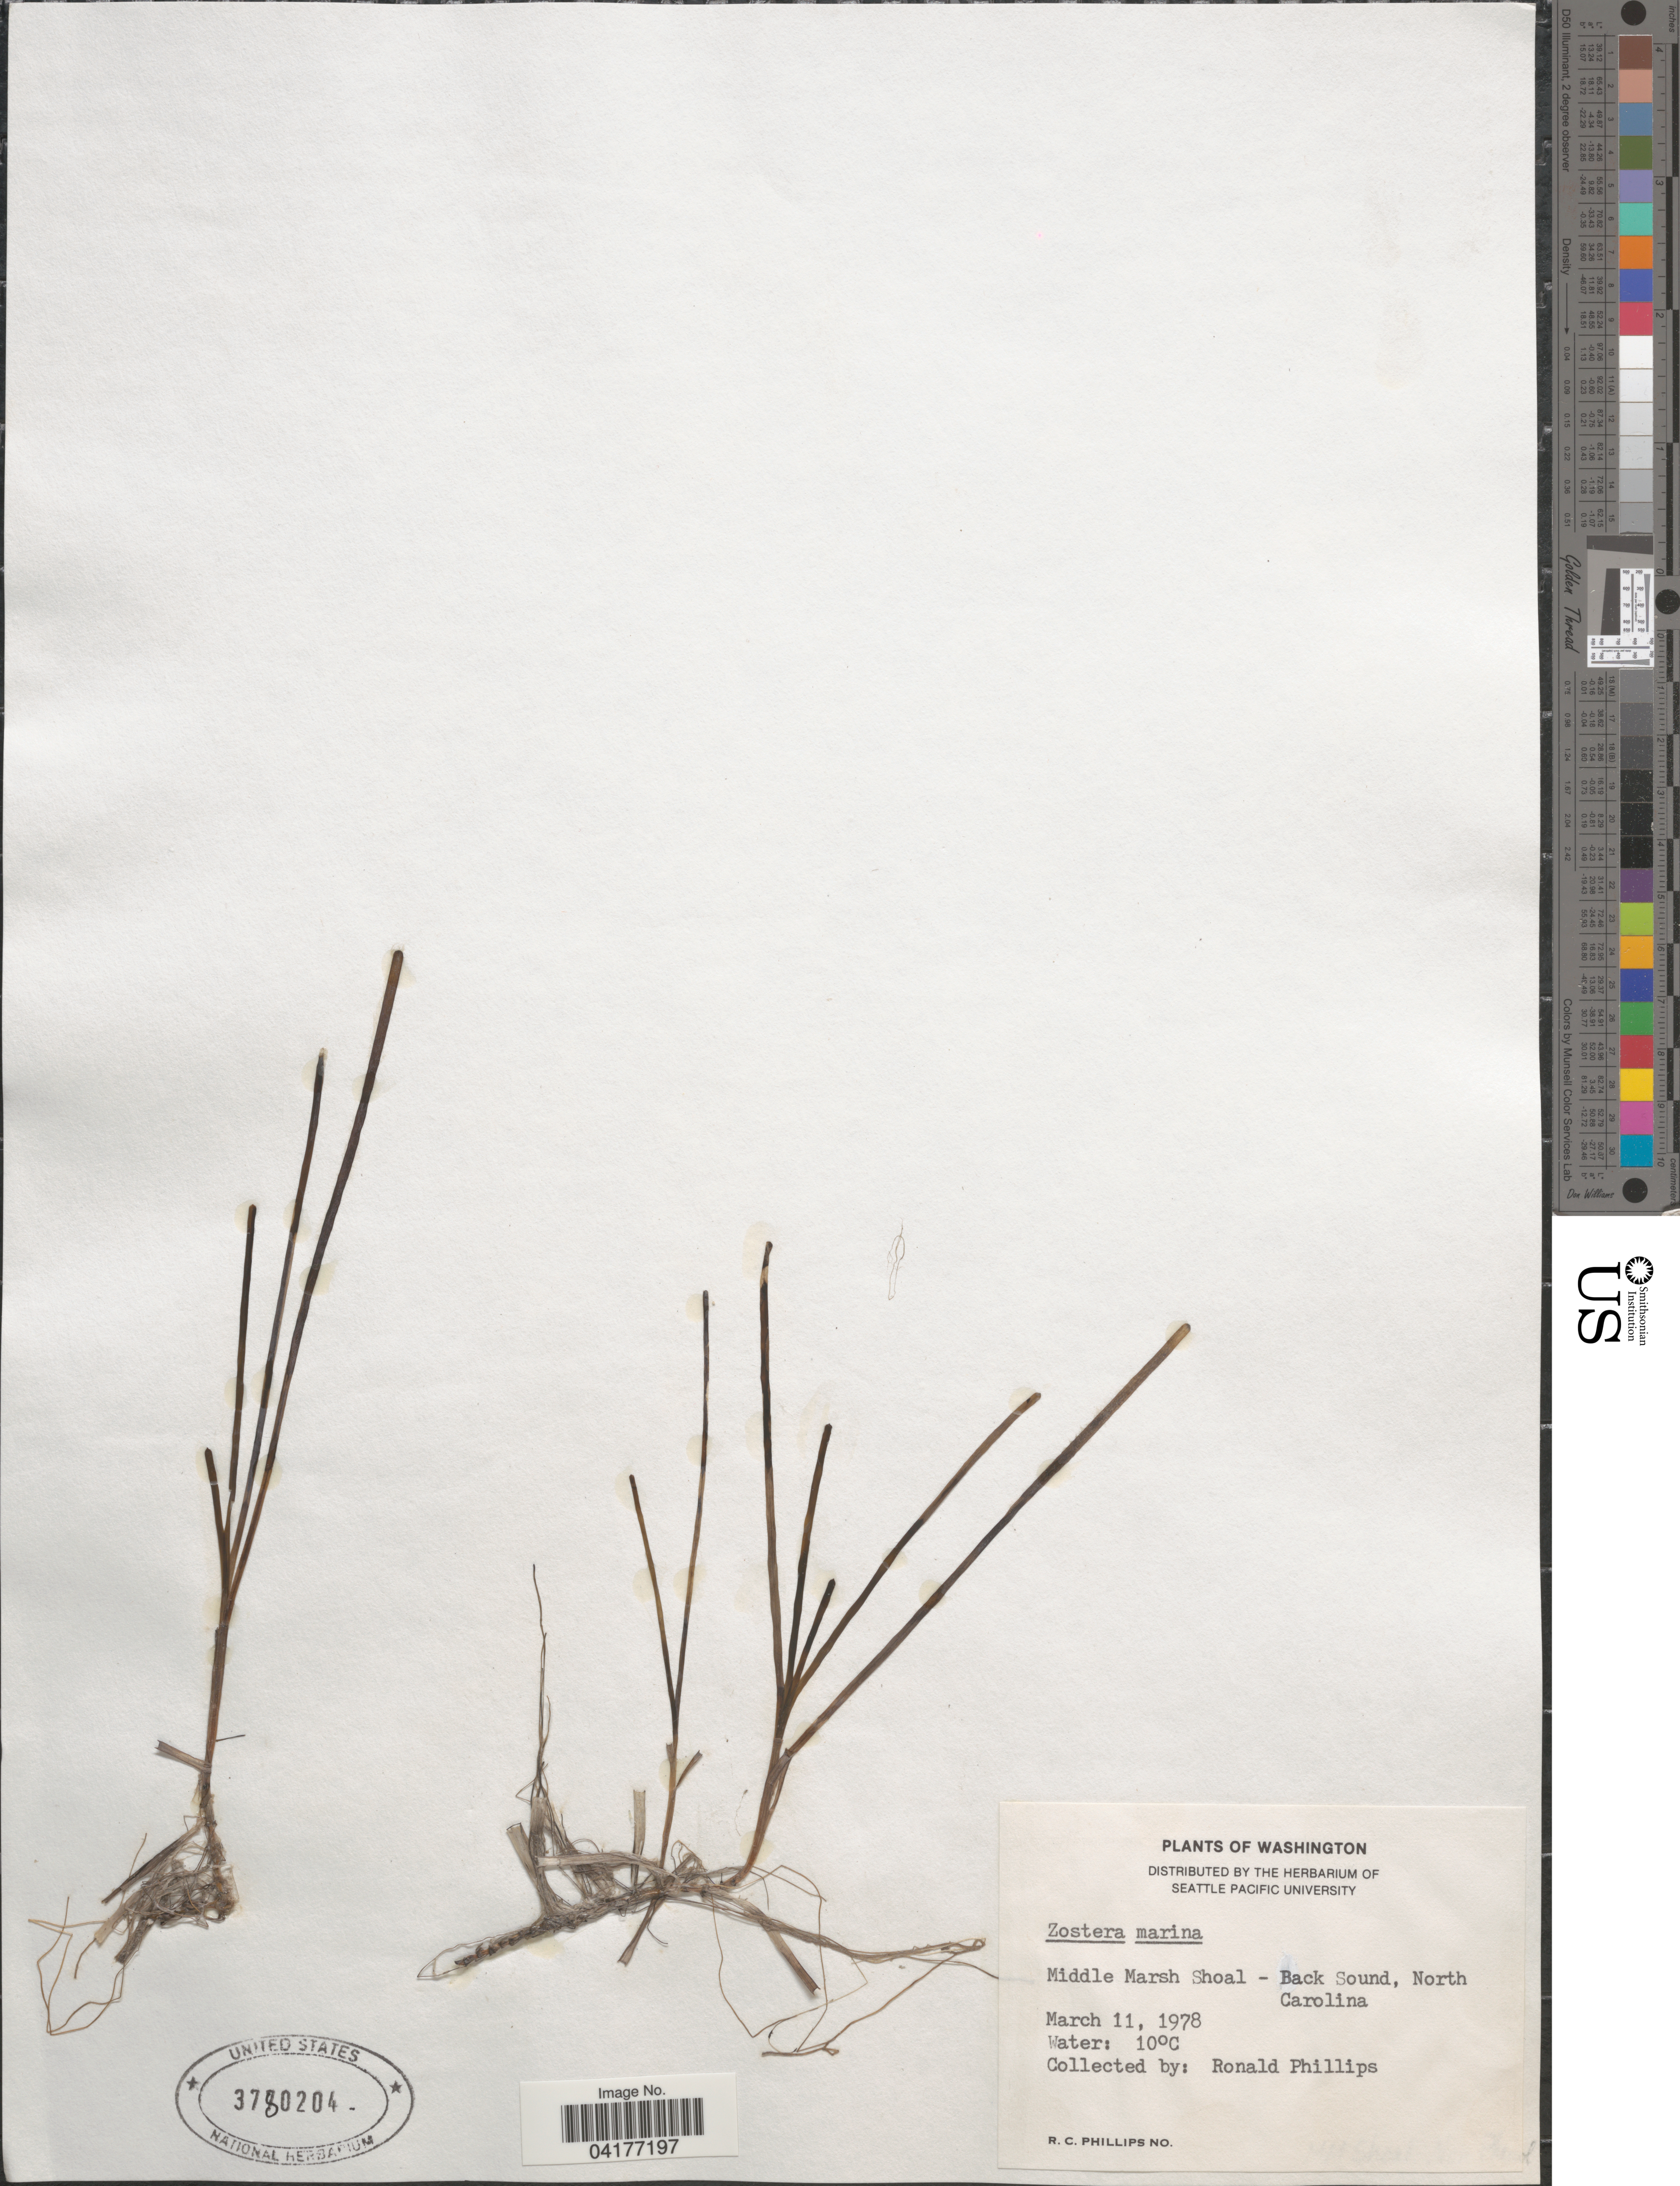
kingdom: Plantae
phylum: Tracheophyta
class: Liliopsida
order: Alismatales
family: Zosteraceae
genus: Zostera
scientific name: Zostera marina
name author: L.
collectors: R. C. Phillips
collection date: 1978-03-11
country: United States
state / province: North Carolina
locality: Middle Marsh Shoal - Back Sound.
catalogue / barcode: US 3780204